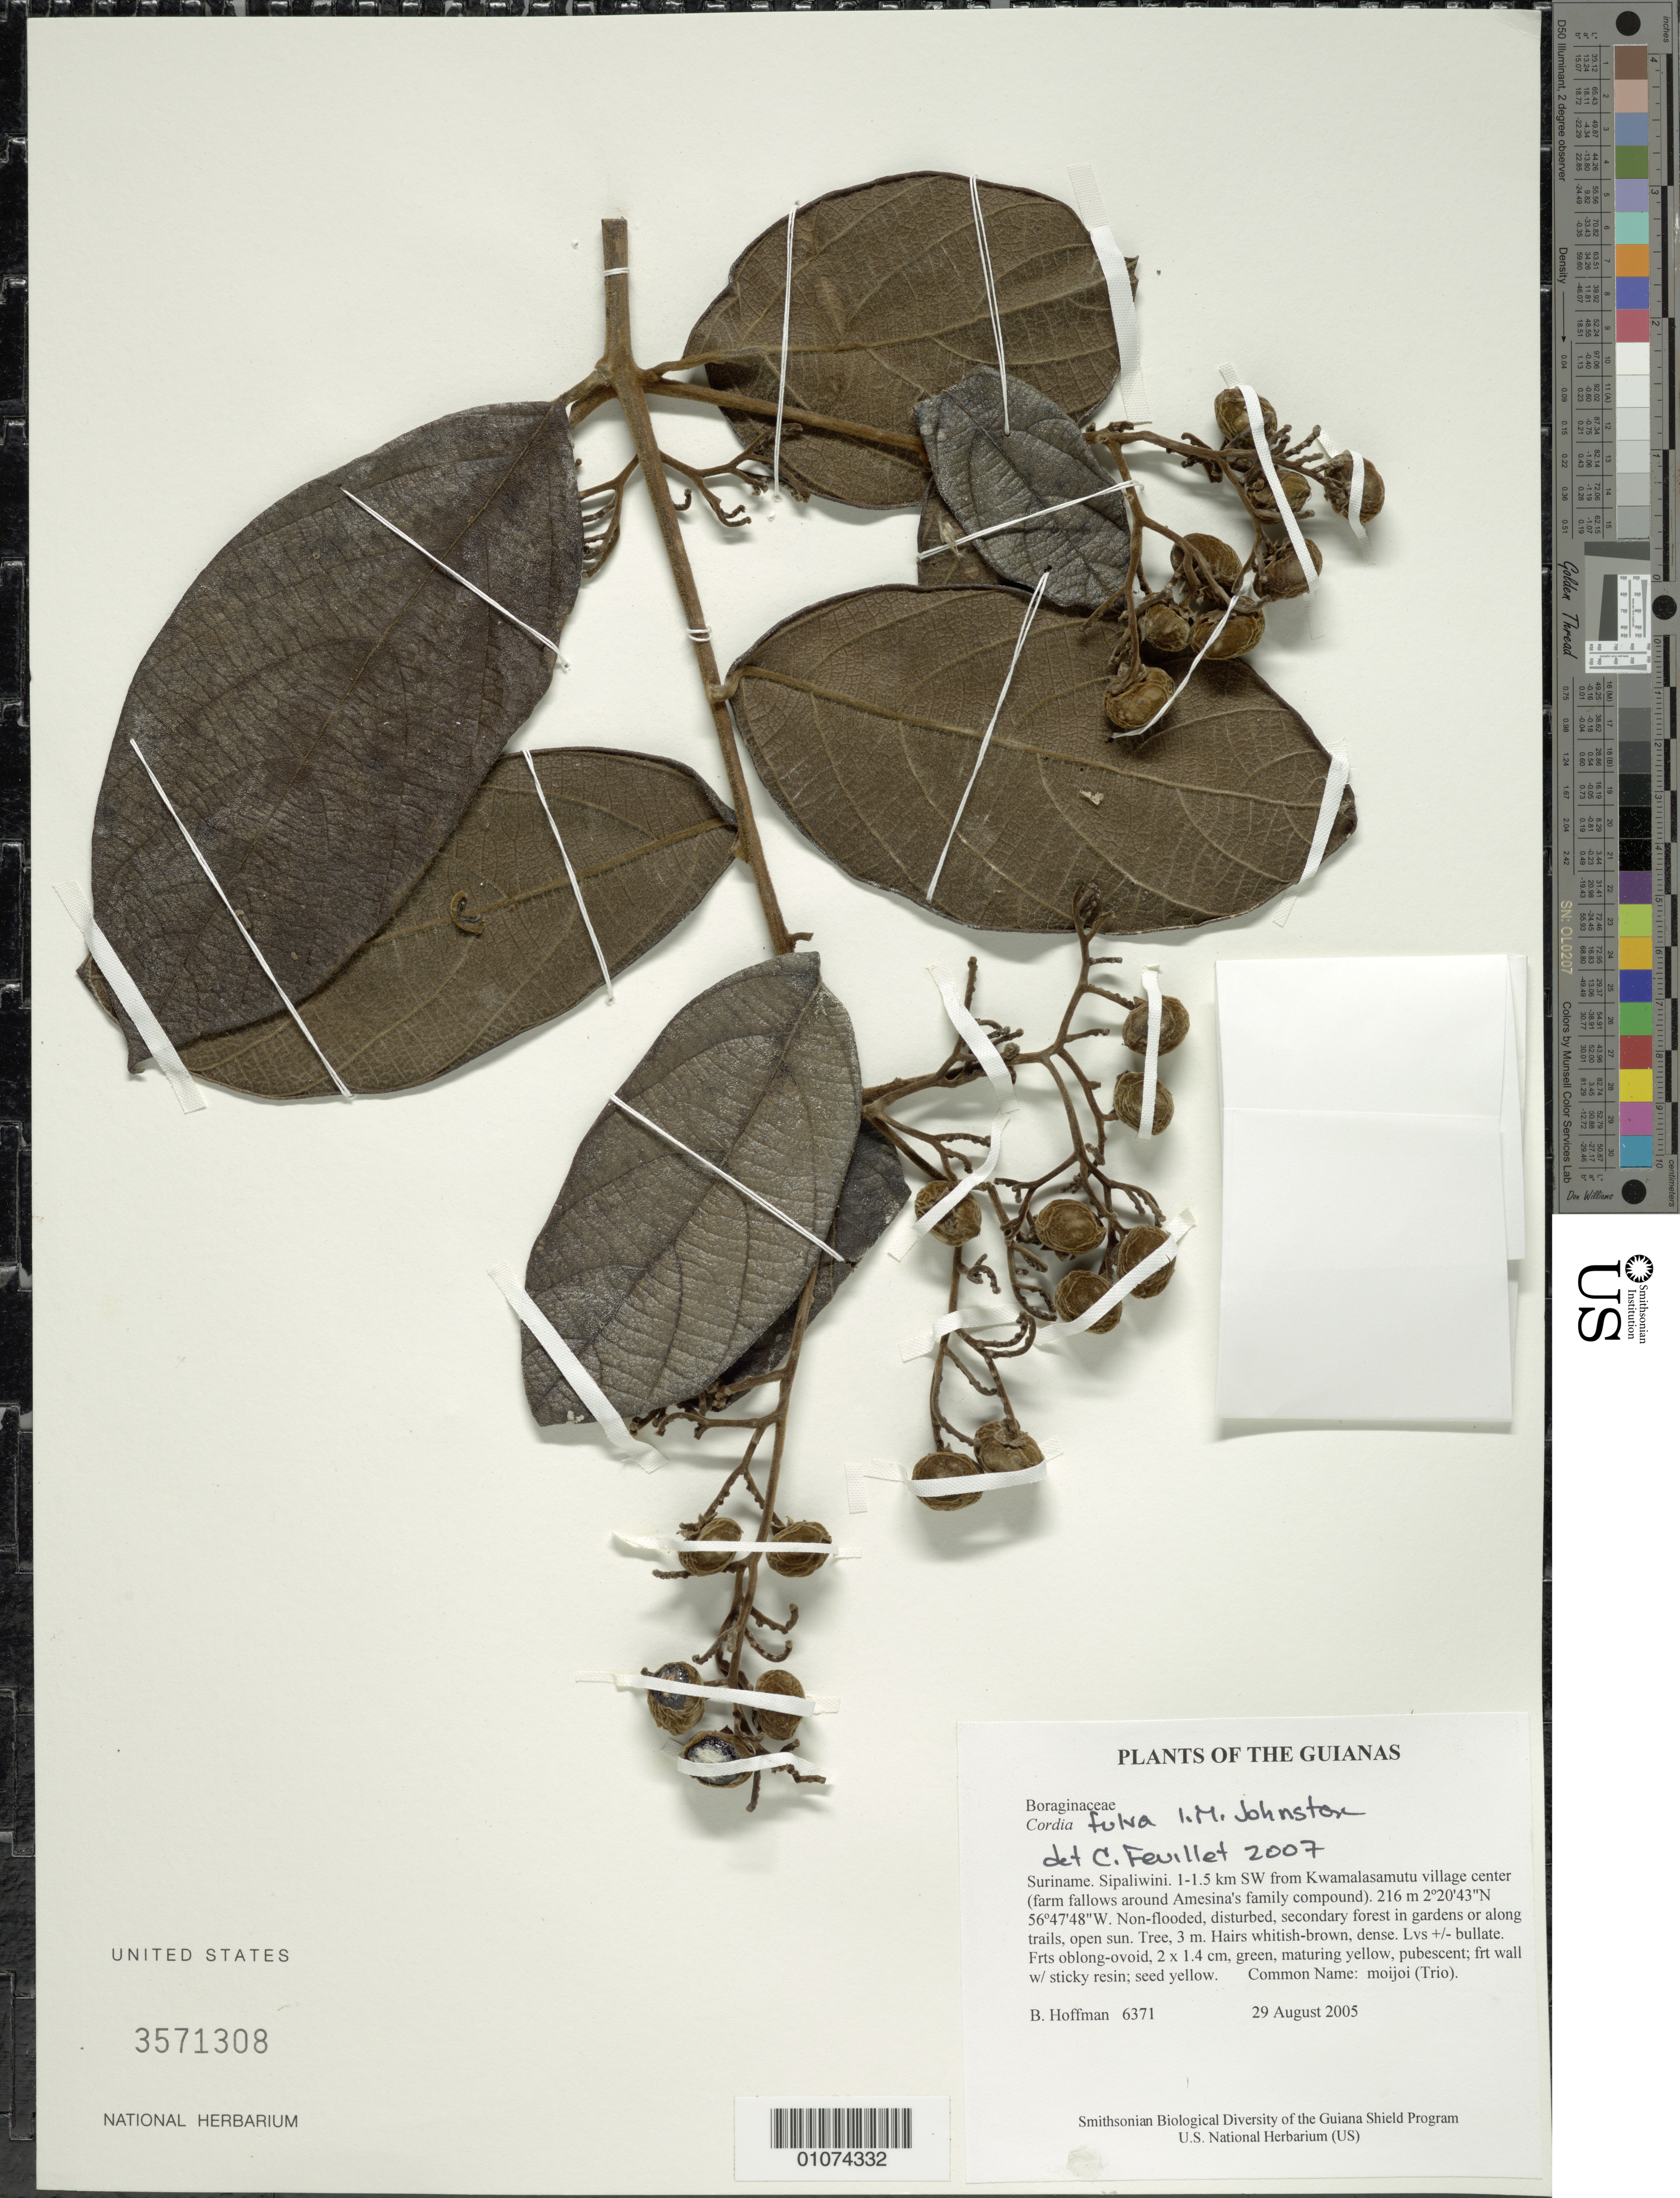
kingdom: Plantae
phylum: Tracheophyta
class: Magnoliopsida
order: Boraginales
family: Cordiaceae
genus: Cordia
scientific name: Cordia fulva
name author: I.M. Johnst.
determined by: Feuillet, C.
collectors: B. Hoffman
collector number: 6371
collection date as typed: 29 August 2005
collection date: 2005-08-29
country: Suriname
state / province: Sipaliwini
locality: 1-1.5 km SW from Kwamalasamutu village center (farm fallows around Amesina's family compound)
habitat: Non-flooded, disturbed, secondary forest in gardens or along trails, open sun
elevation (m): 216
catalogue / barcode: US 3571308